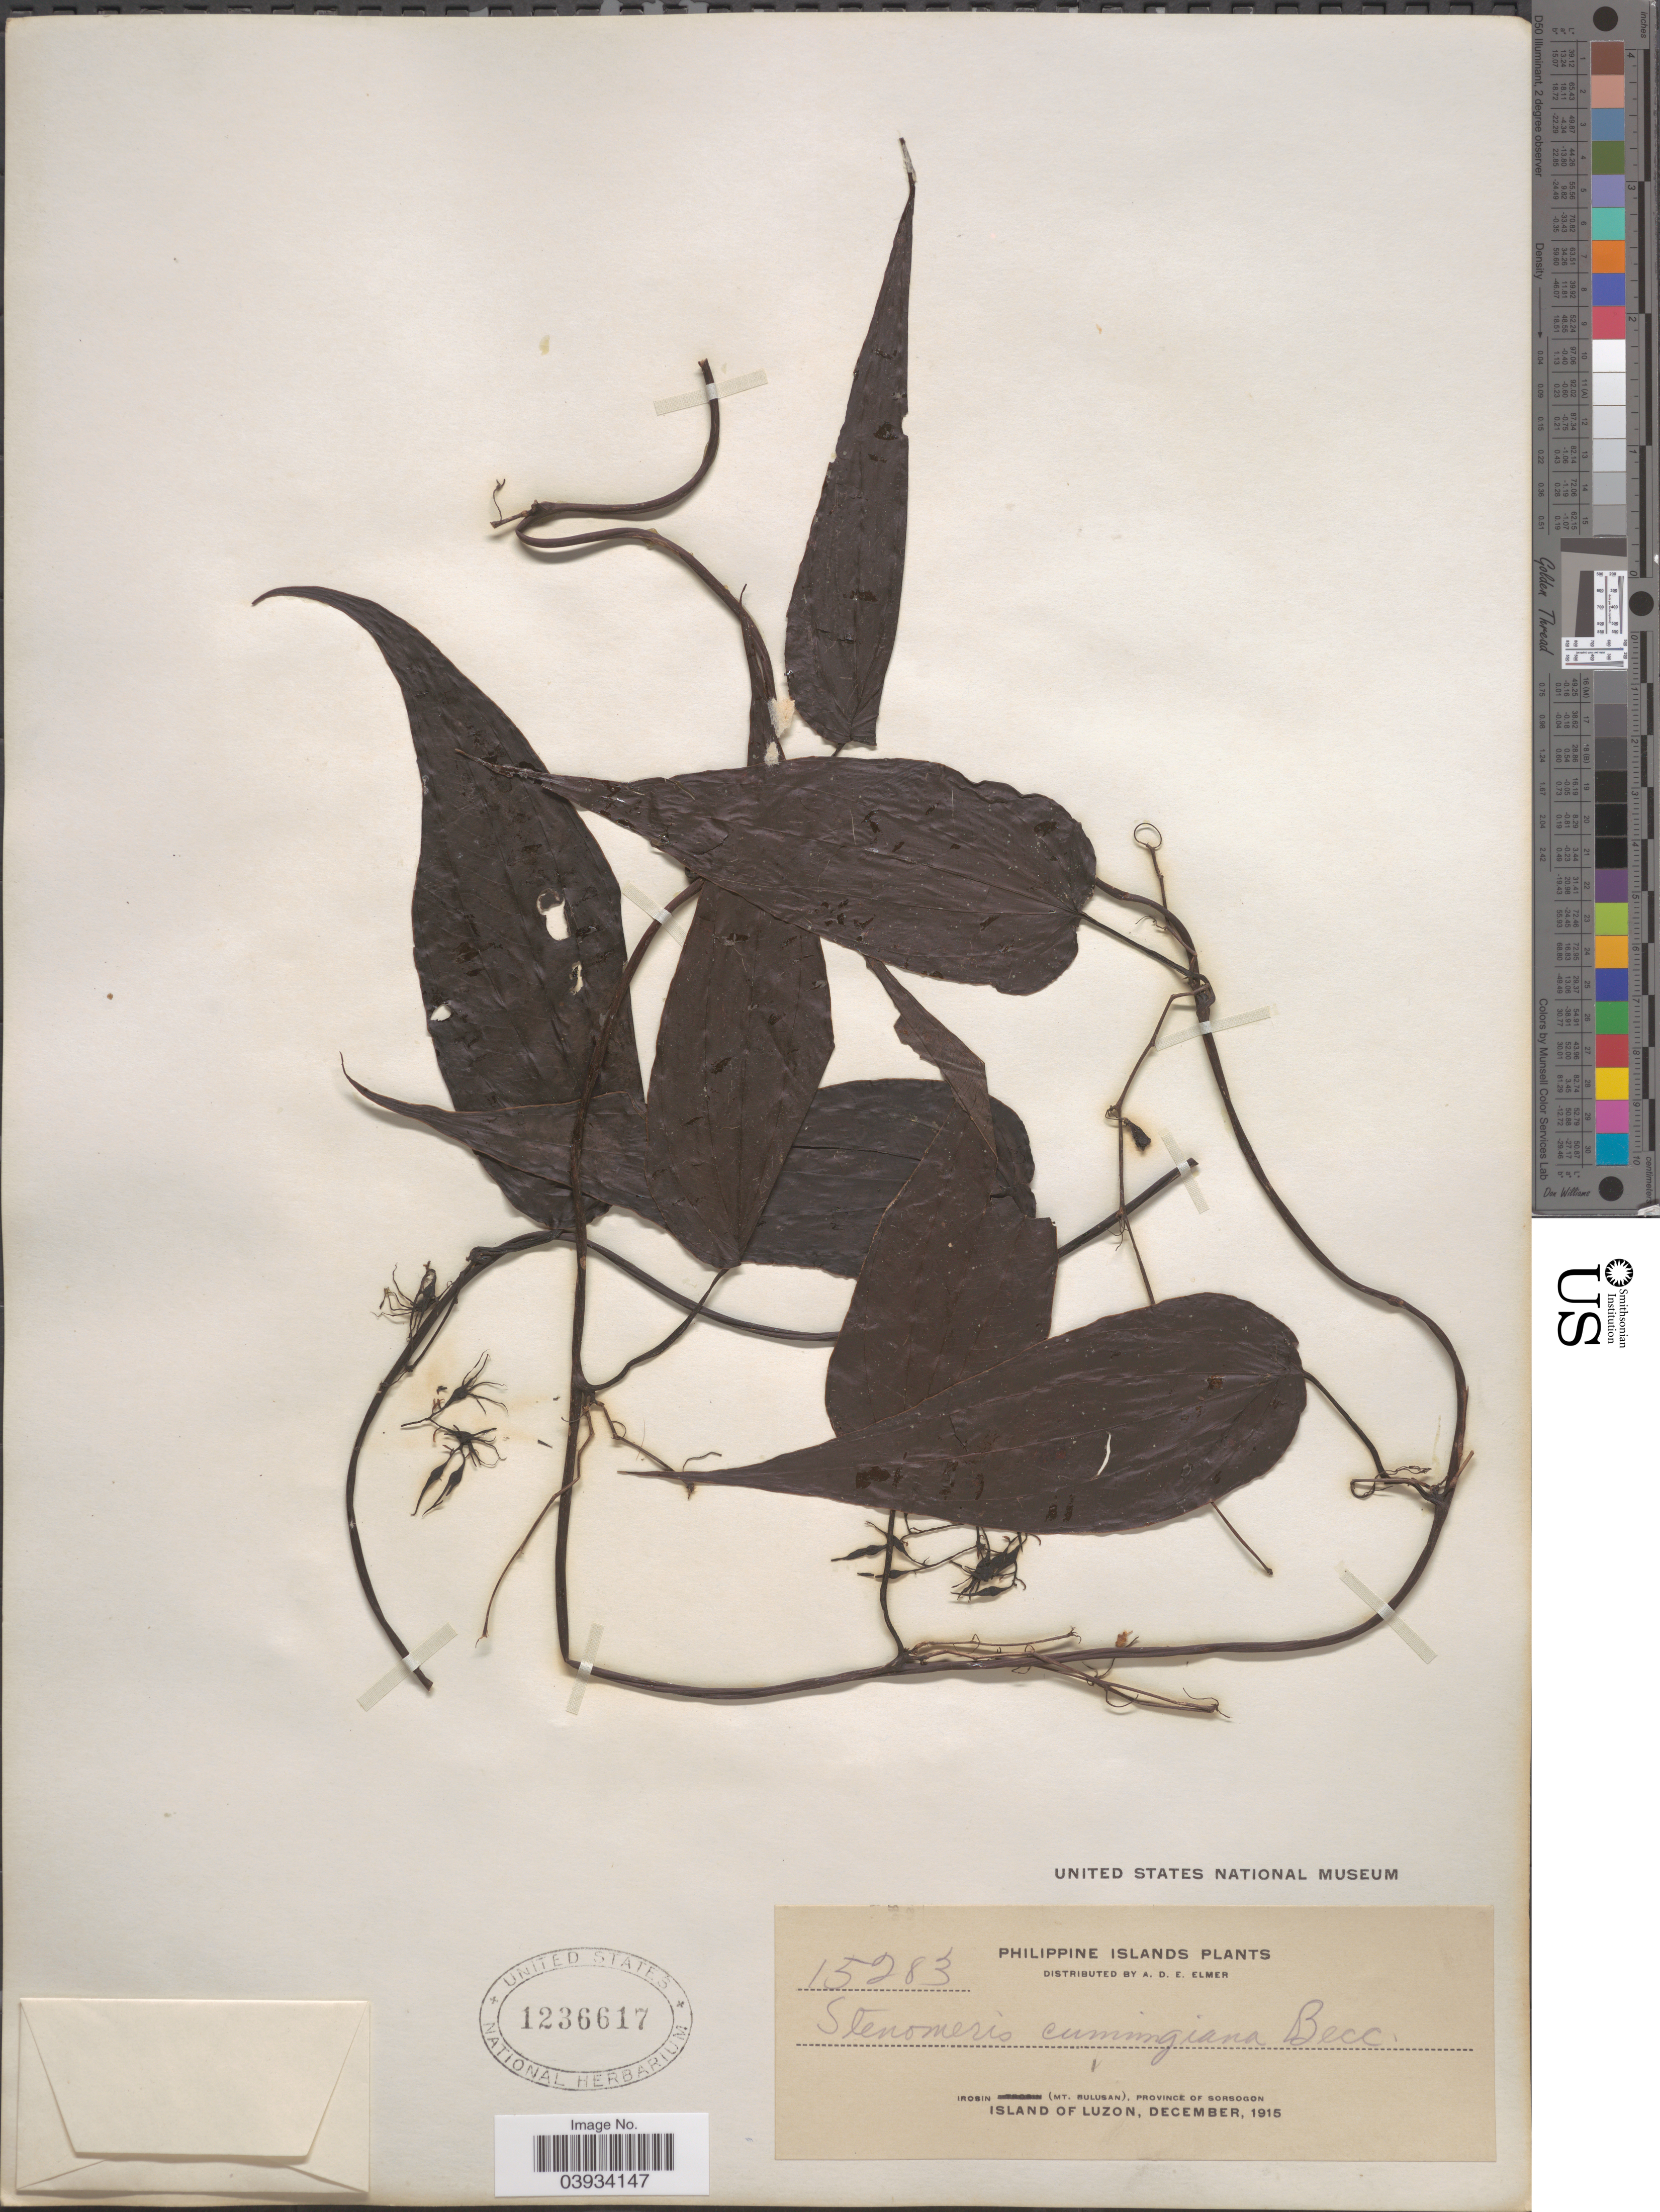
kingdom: Plantae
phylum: Tracheophyta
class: Liliopsida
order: Dioscoreales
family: Dioscoreaceae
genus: Stenomeris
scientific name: Stenomeris cumingiana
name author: Becc.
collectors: A. D. E. Elmer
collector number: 15283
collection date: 1915-12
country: Philippines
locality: Irosin (Mt. Bulusan), Province of Sorsogon. Island of Luzon.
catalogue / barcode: US 1236617